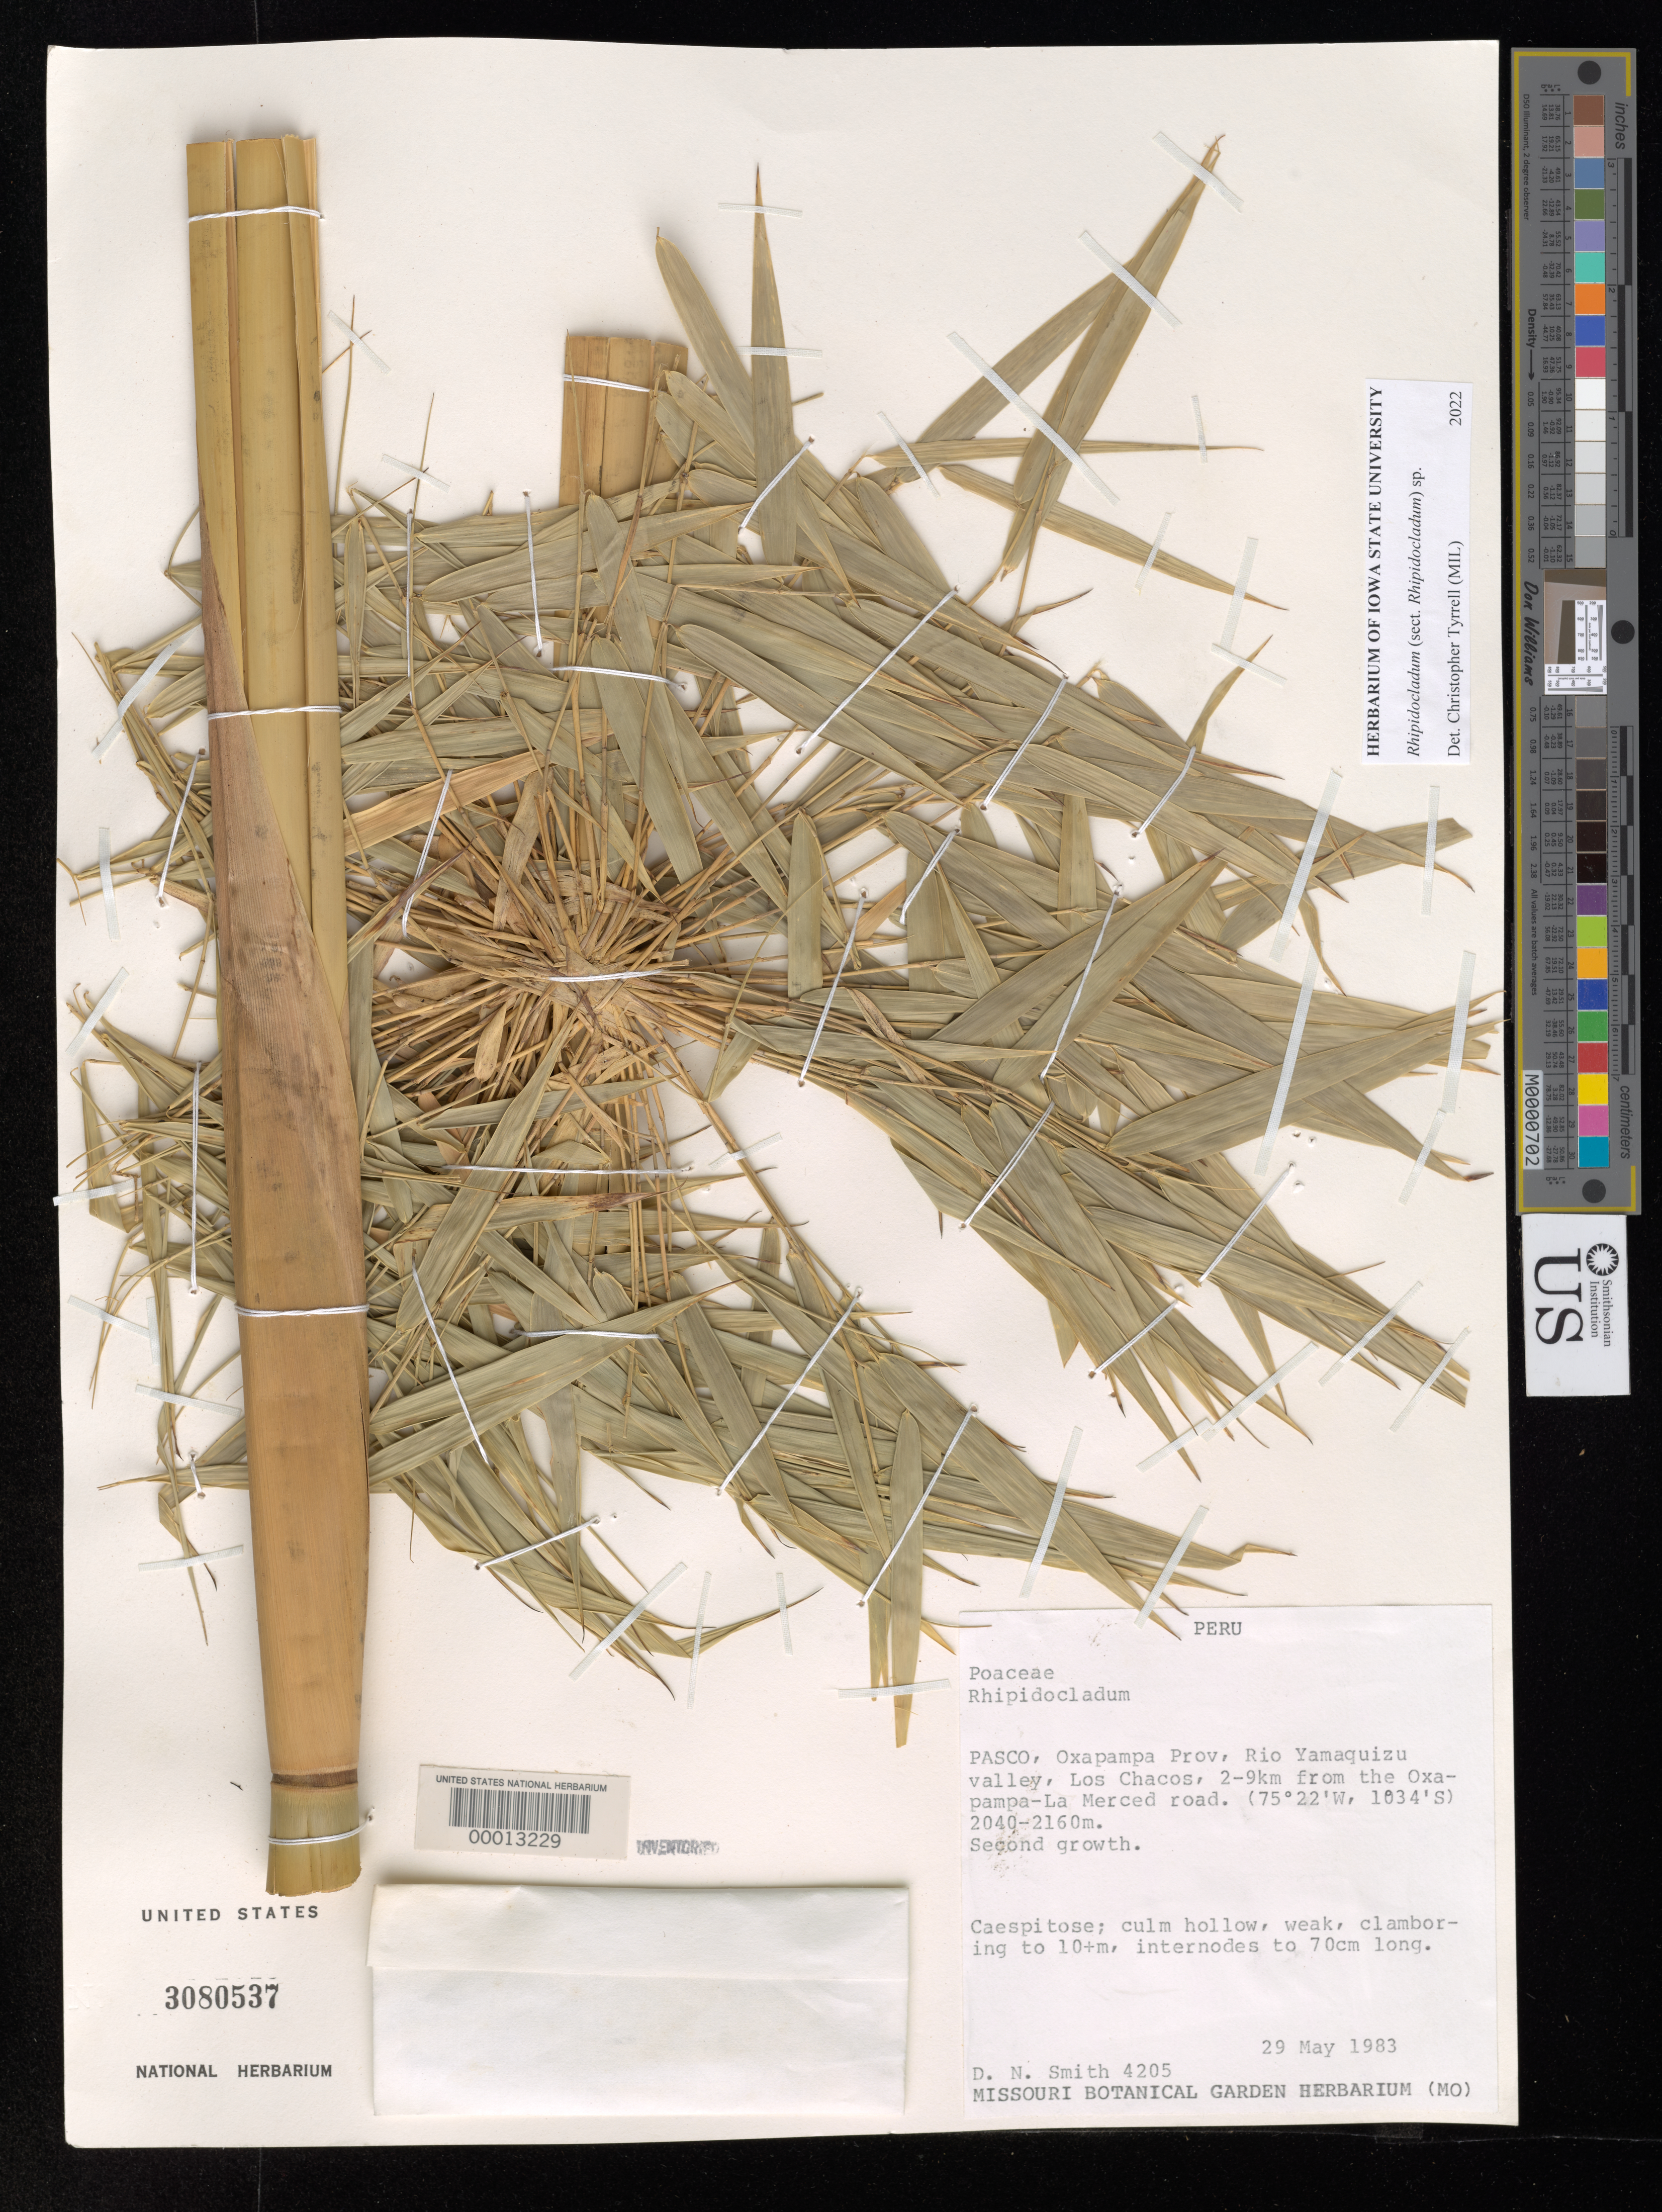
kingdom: Plantae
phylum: Tracheophyta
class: Liliopsida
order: Poales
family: Poaceae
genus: Rhipidocladum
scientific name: Rhipidocladum sp.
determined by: Tyrrell, Christopher D., (MIL), Milwaukee Public Museum (UNITED STATES)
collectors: D. Smith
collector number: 4205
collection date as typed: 29 May 1983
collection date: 1983-05-29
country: Peru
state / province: Pasco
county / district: Oxapampa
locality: Rio Yamaquizu Valley, Los Chacos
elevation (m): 2040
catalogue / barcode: US 3080537